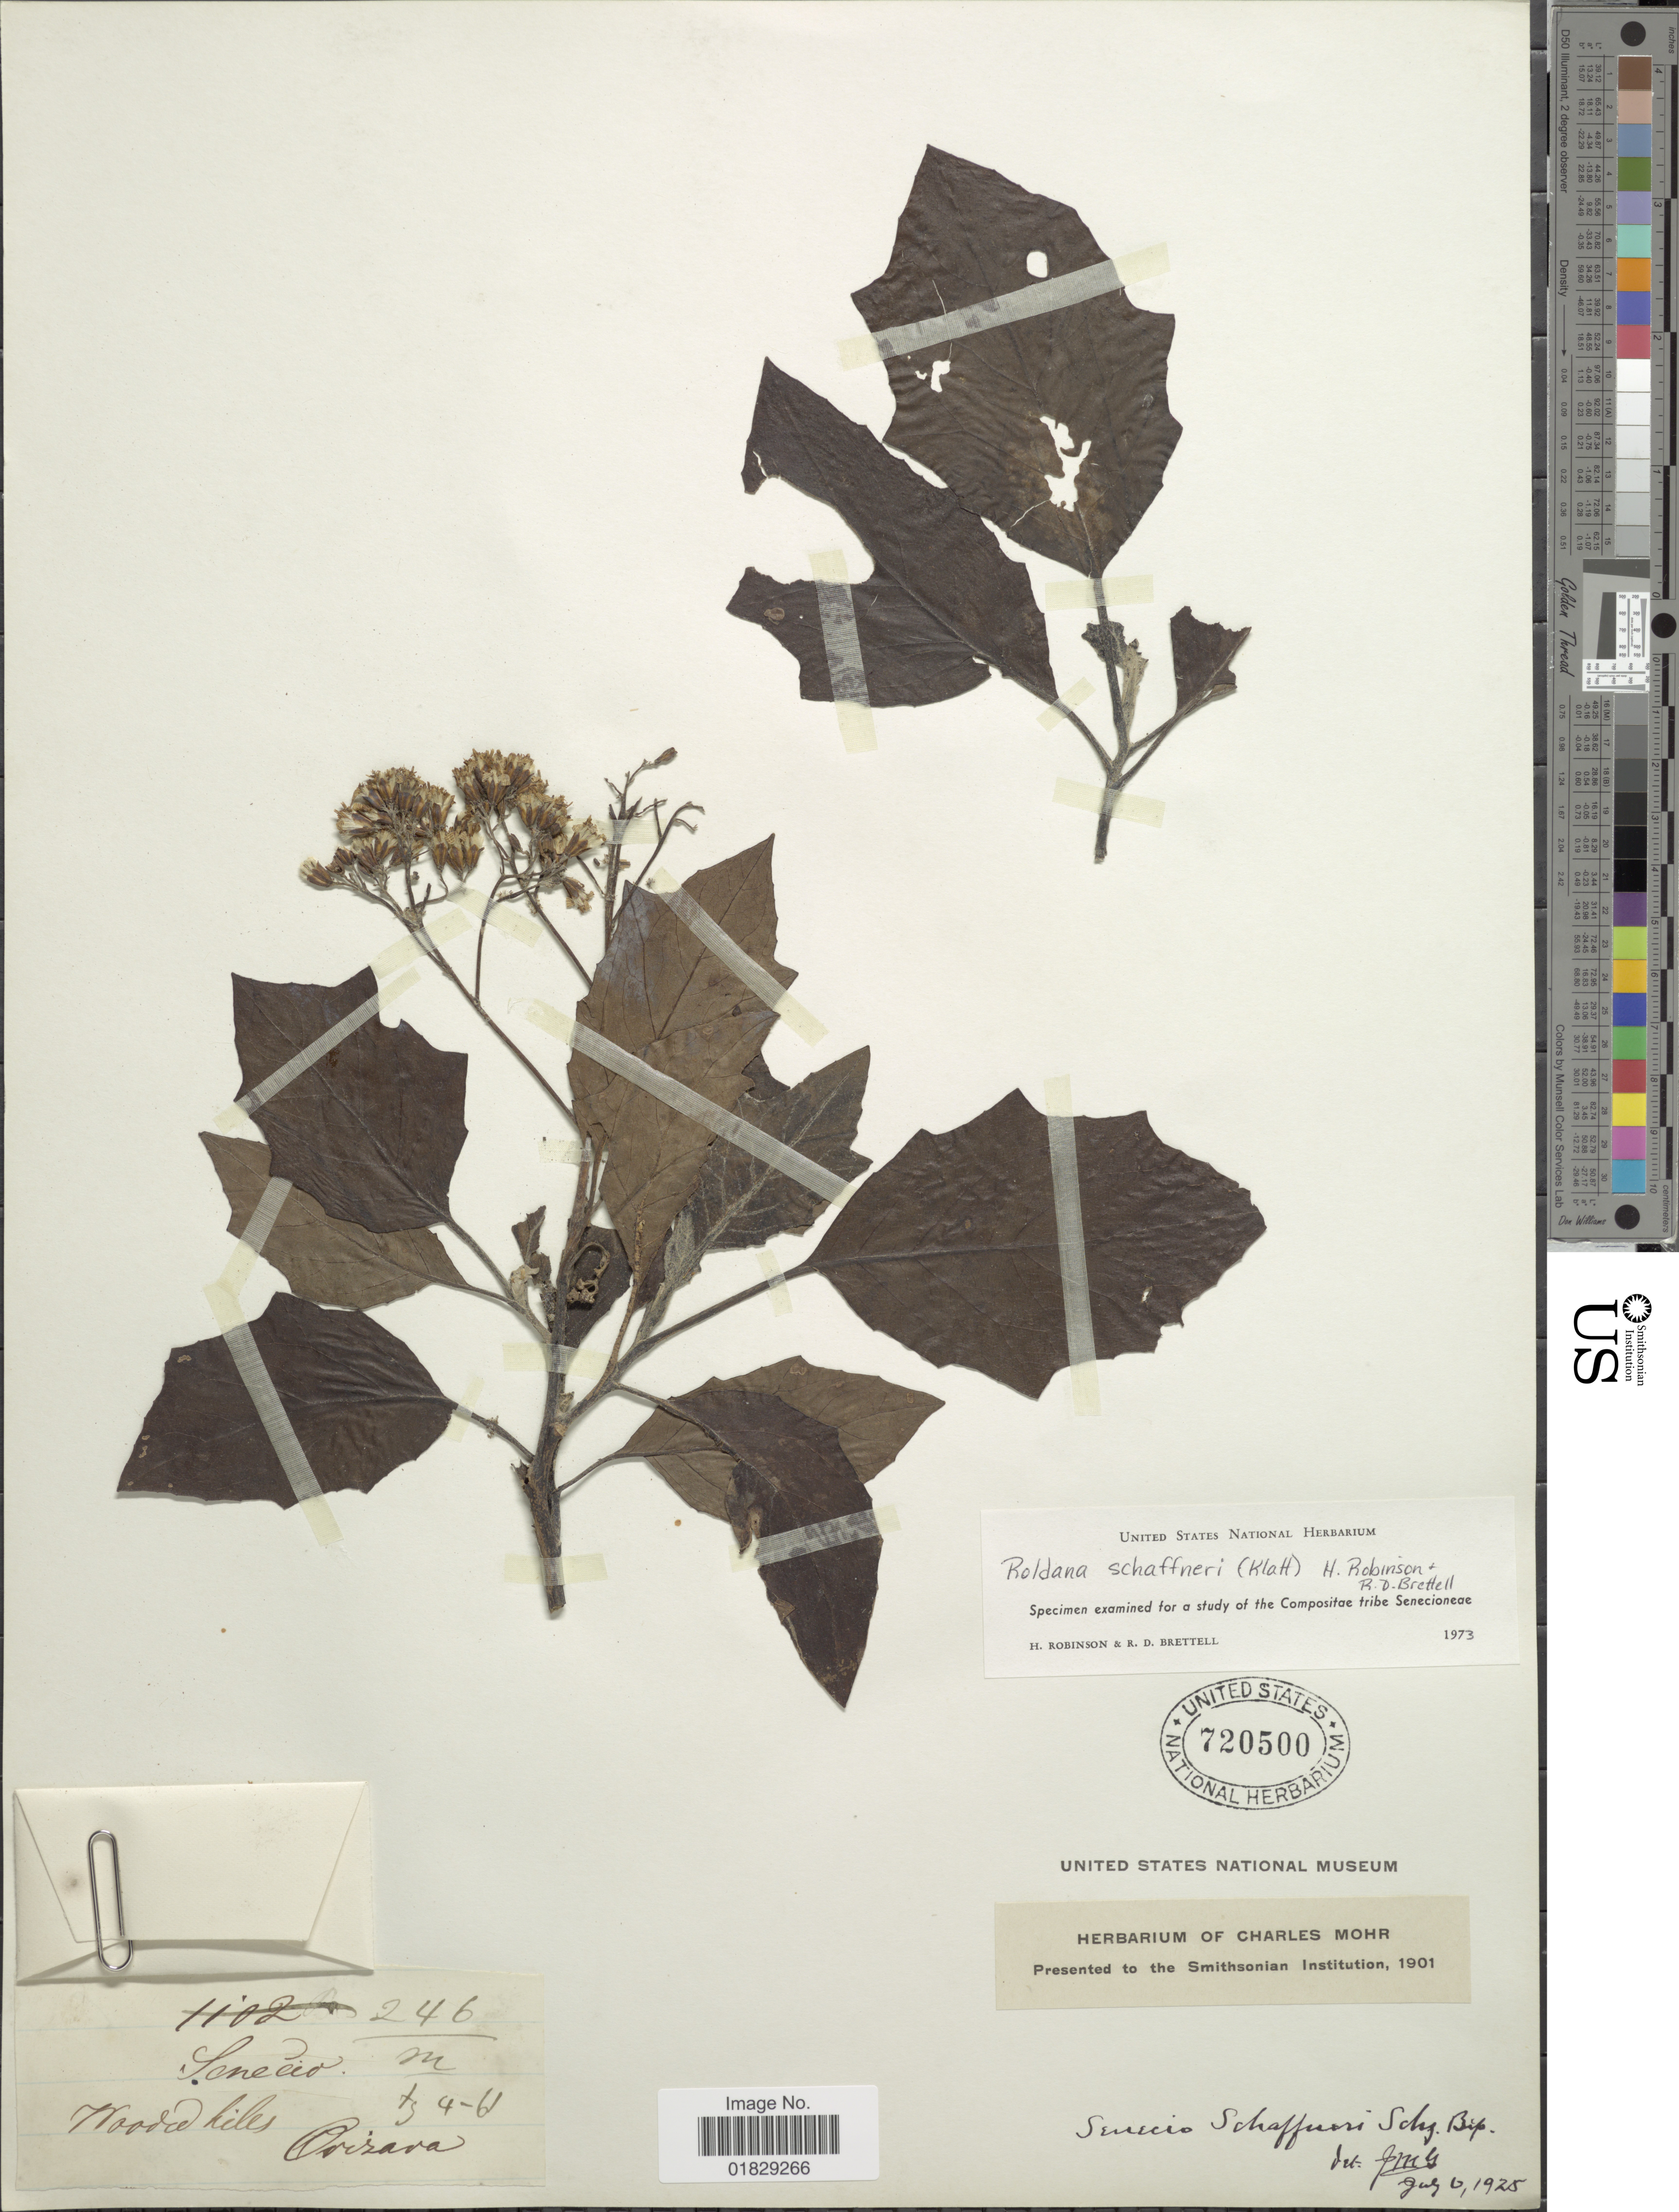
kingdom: Plantae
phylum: Tracheophyta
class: Magnoliopsida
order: Asterales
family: Asteraceae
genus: Roldana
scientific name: Roldana schaffneri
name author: (Sch. Bip. ex Klatt) H. Rob. & Brettell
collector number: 246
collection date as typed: Transcribed d/m/y: /4/61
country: Mexico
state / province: Veracruz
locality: Wooded hills, Orizava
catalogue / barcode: US 720500